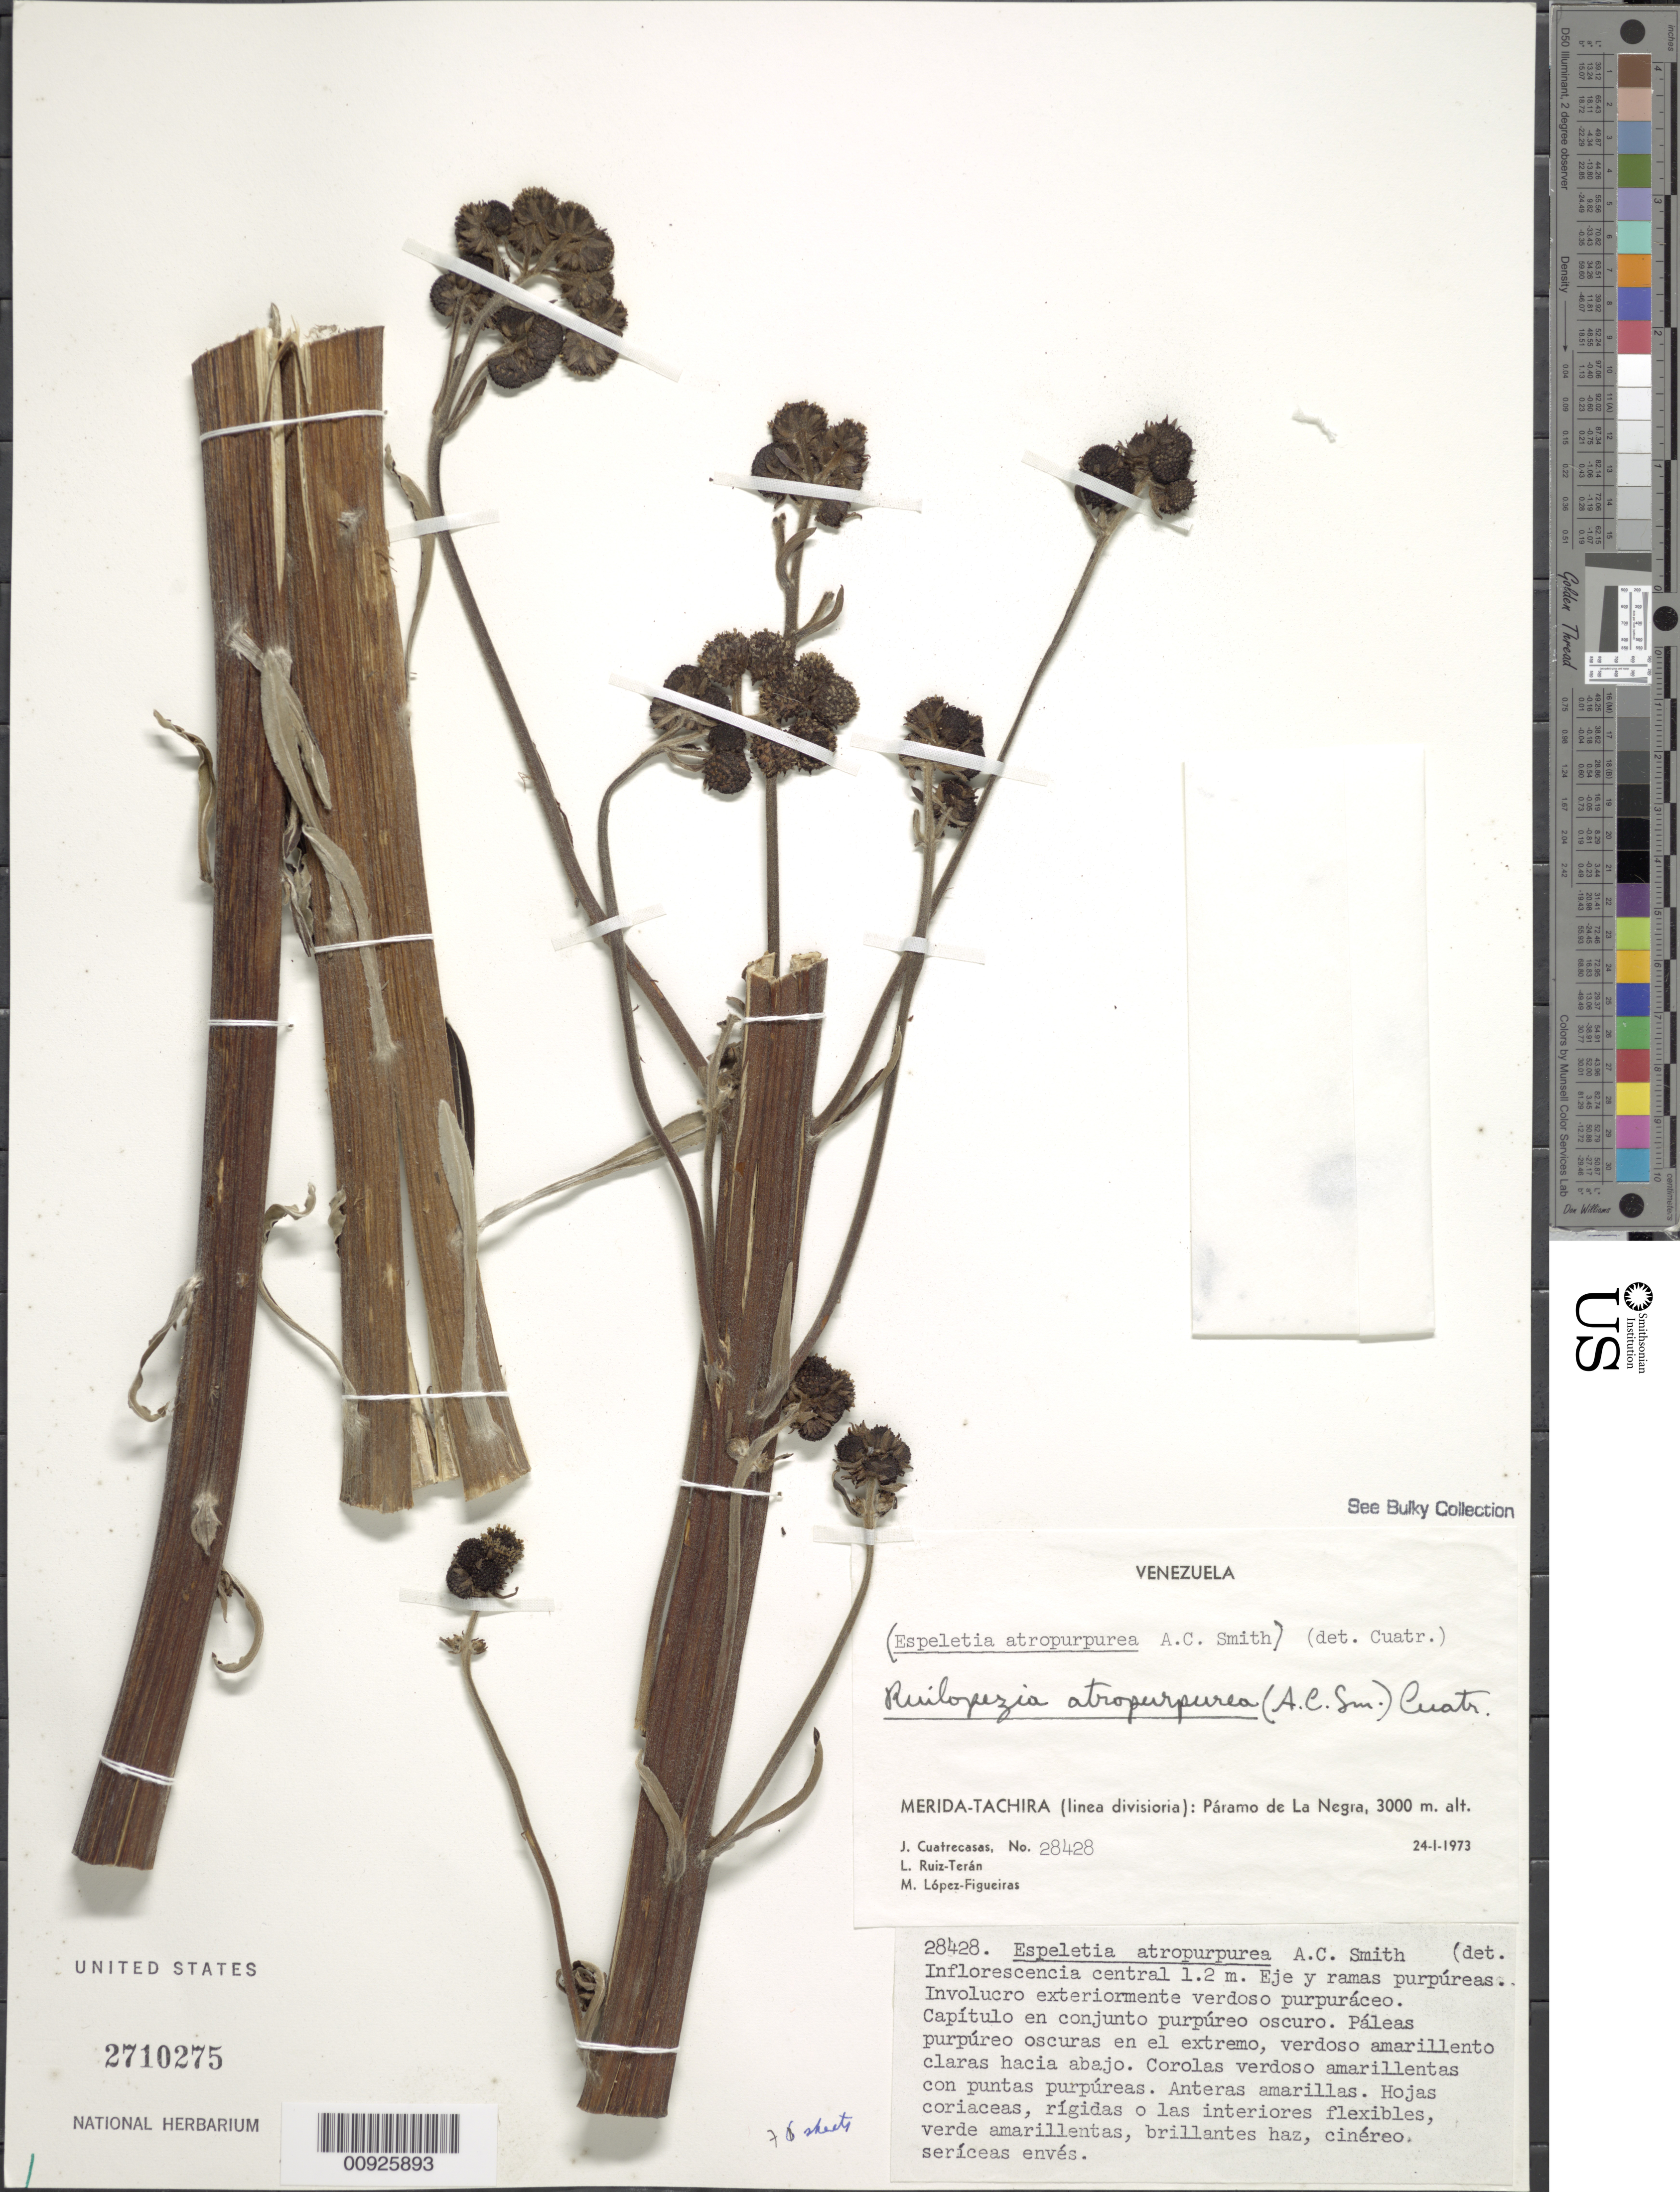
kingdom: Plantae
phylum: Tracheophyta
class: Magnoliopsida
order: Asterales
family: Asteraceae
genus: Ruilopezia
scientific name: Ruilopezia atropurpurea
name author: (A.C. Sm.) Cuatrec.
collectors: J. Cuatrecasas, L. E. Ruíz-Terán & M. López Figueiras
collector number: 28428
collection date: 1973-01-24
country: Venezuela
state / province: Mérida / Tachira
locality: P. de la Negra. Línea divisoria entre Táchira y Mérida.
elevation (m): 3000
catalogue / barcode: US 2710275